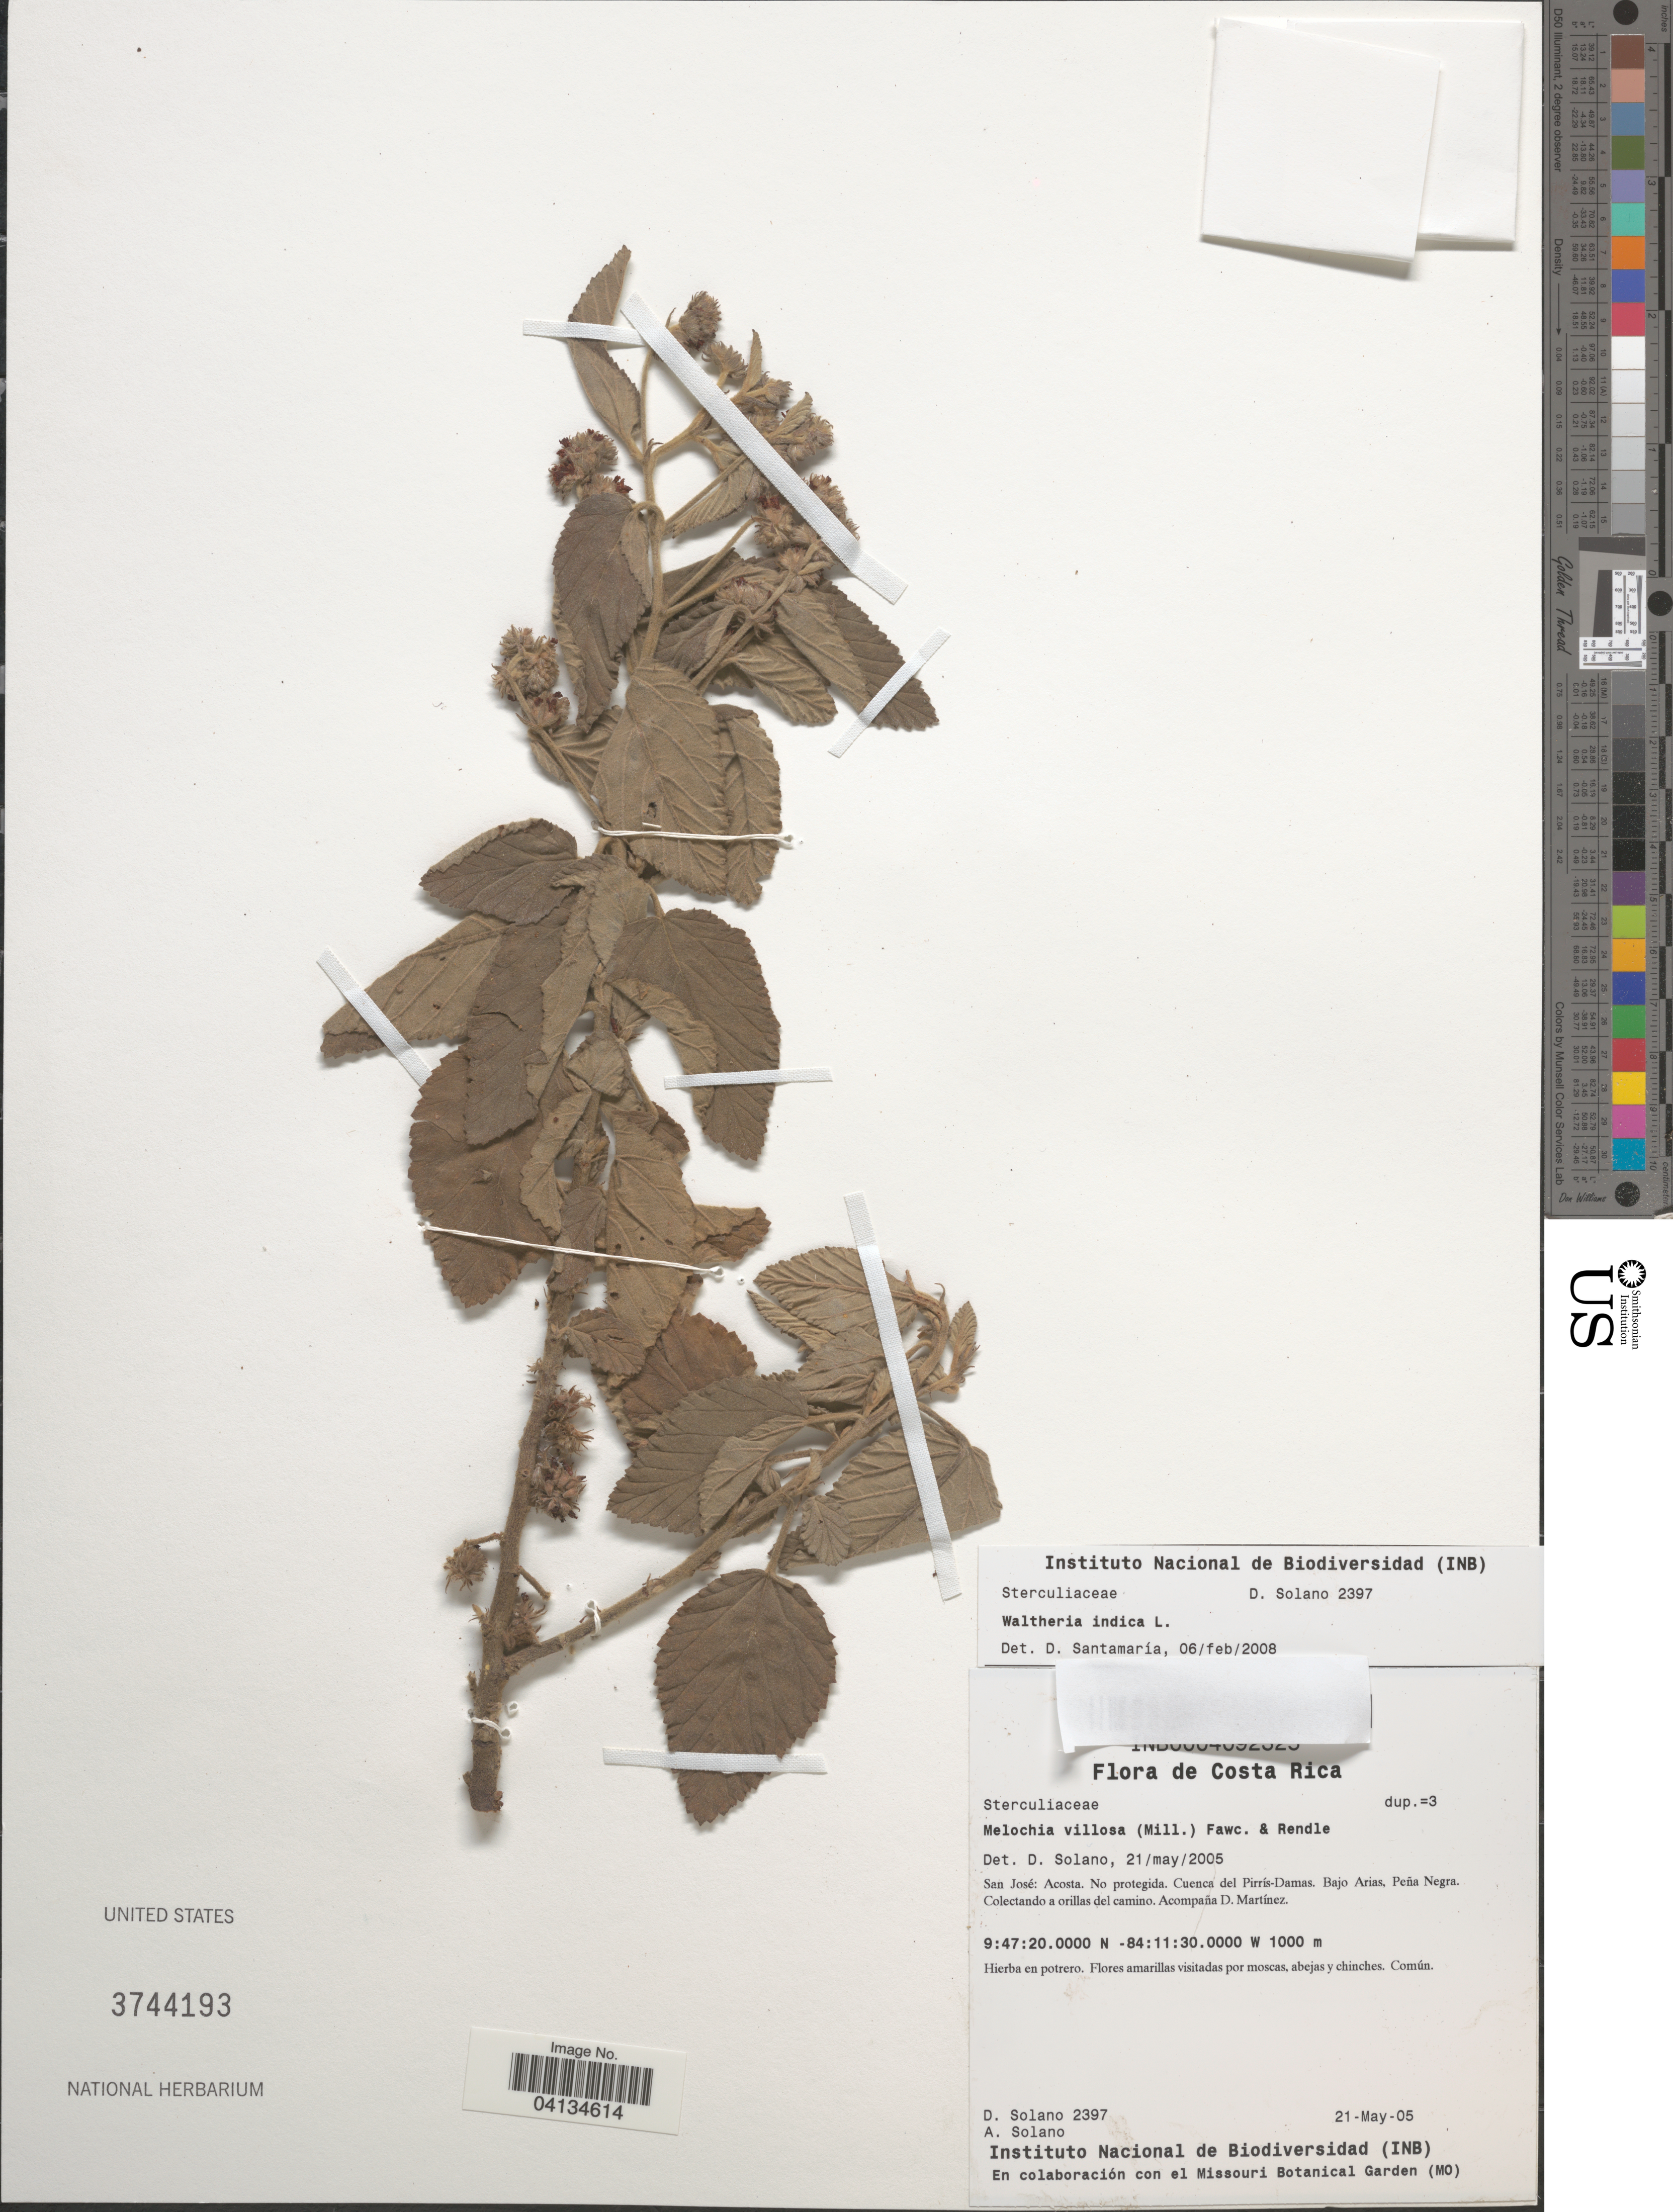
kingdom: Plantae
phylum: Tracheophyta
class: Magnoliopsida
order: Malvales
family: Malvaceae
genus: Waltheria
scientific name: Waltheria indica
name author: L.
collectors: D. Solano & A. Solano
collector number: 2397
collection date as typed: Transcribed d/m/y: 21/5/5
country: Costa Rica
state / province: San José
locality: Acosta. No protegida. Cuenca del Pirrís-Damas. Bajo Arias, Peña Negra.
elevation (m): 1000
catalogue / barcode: US 3744193